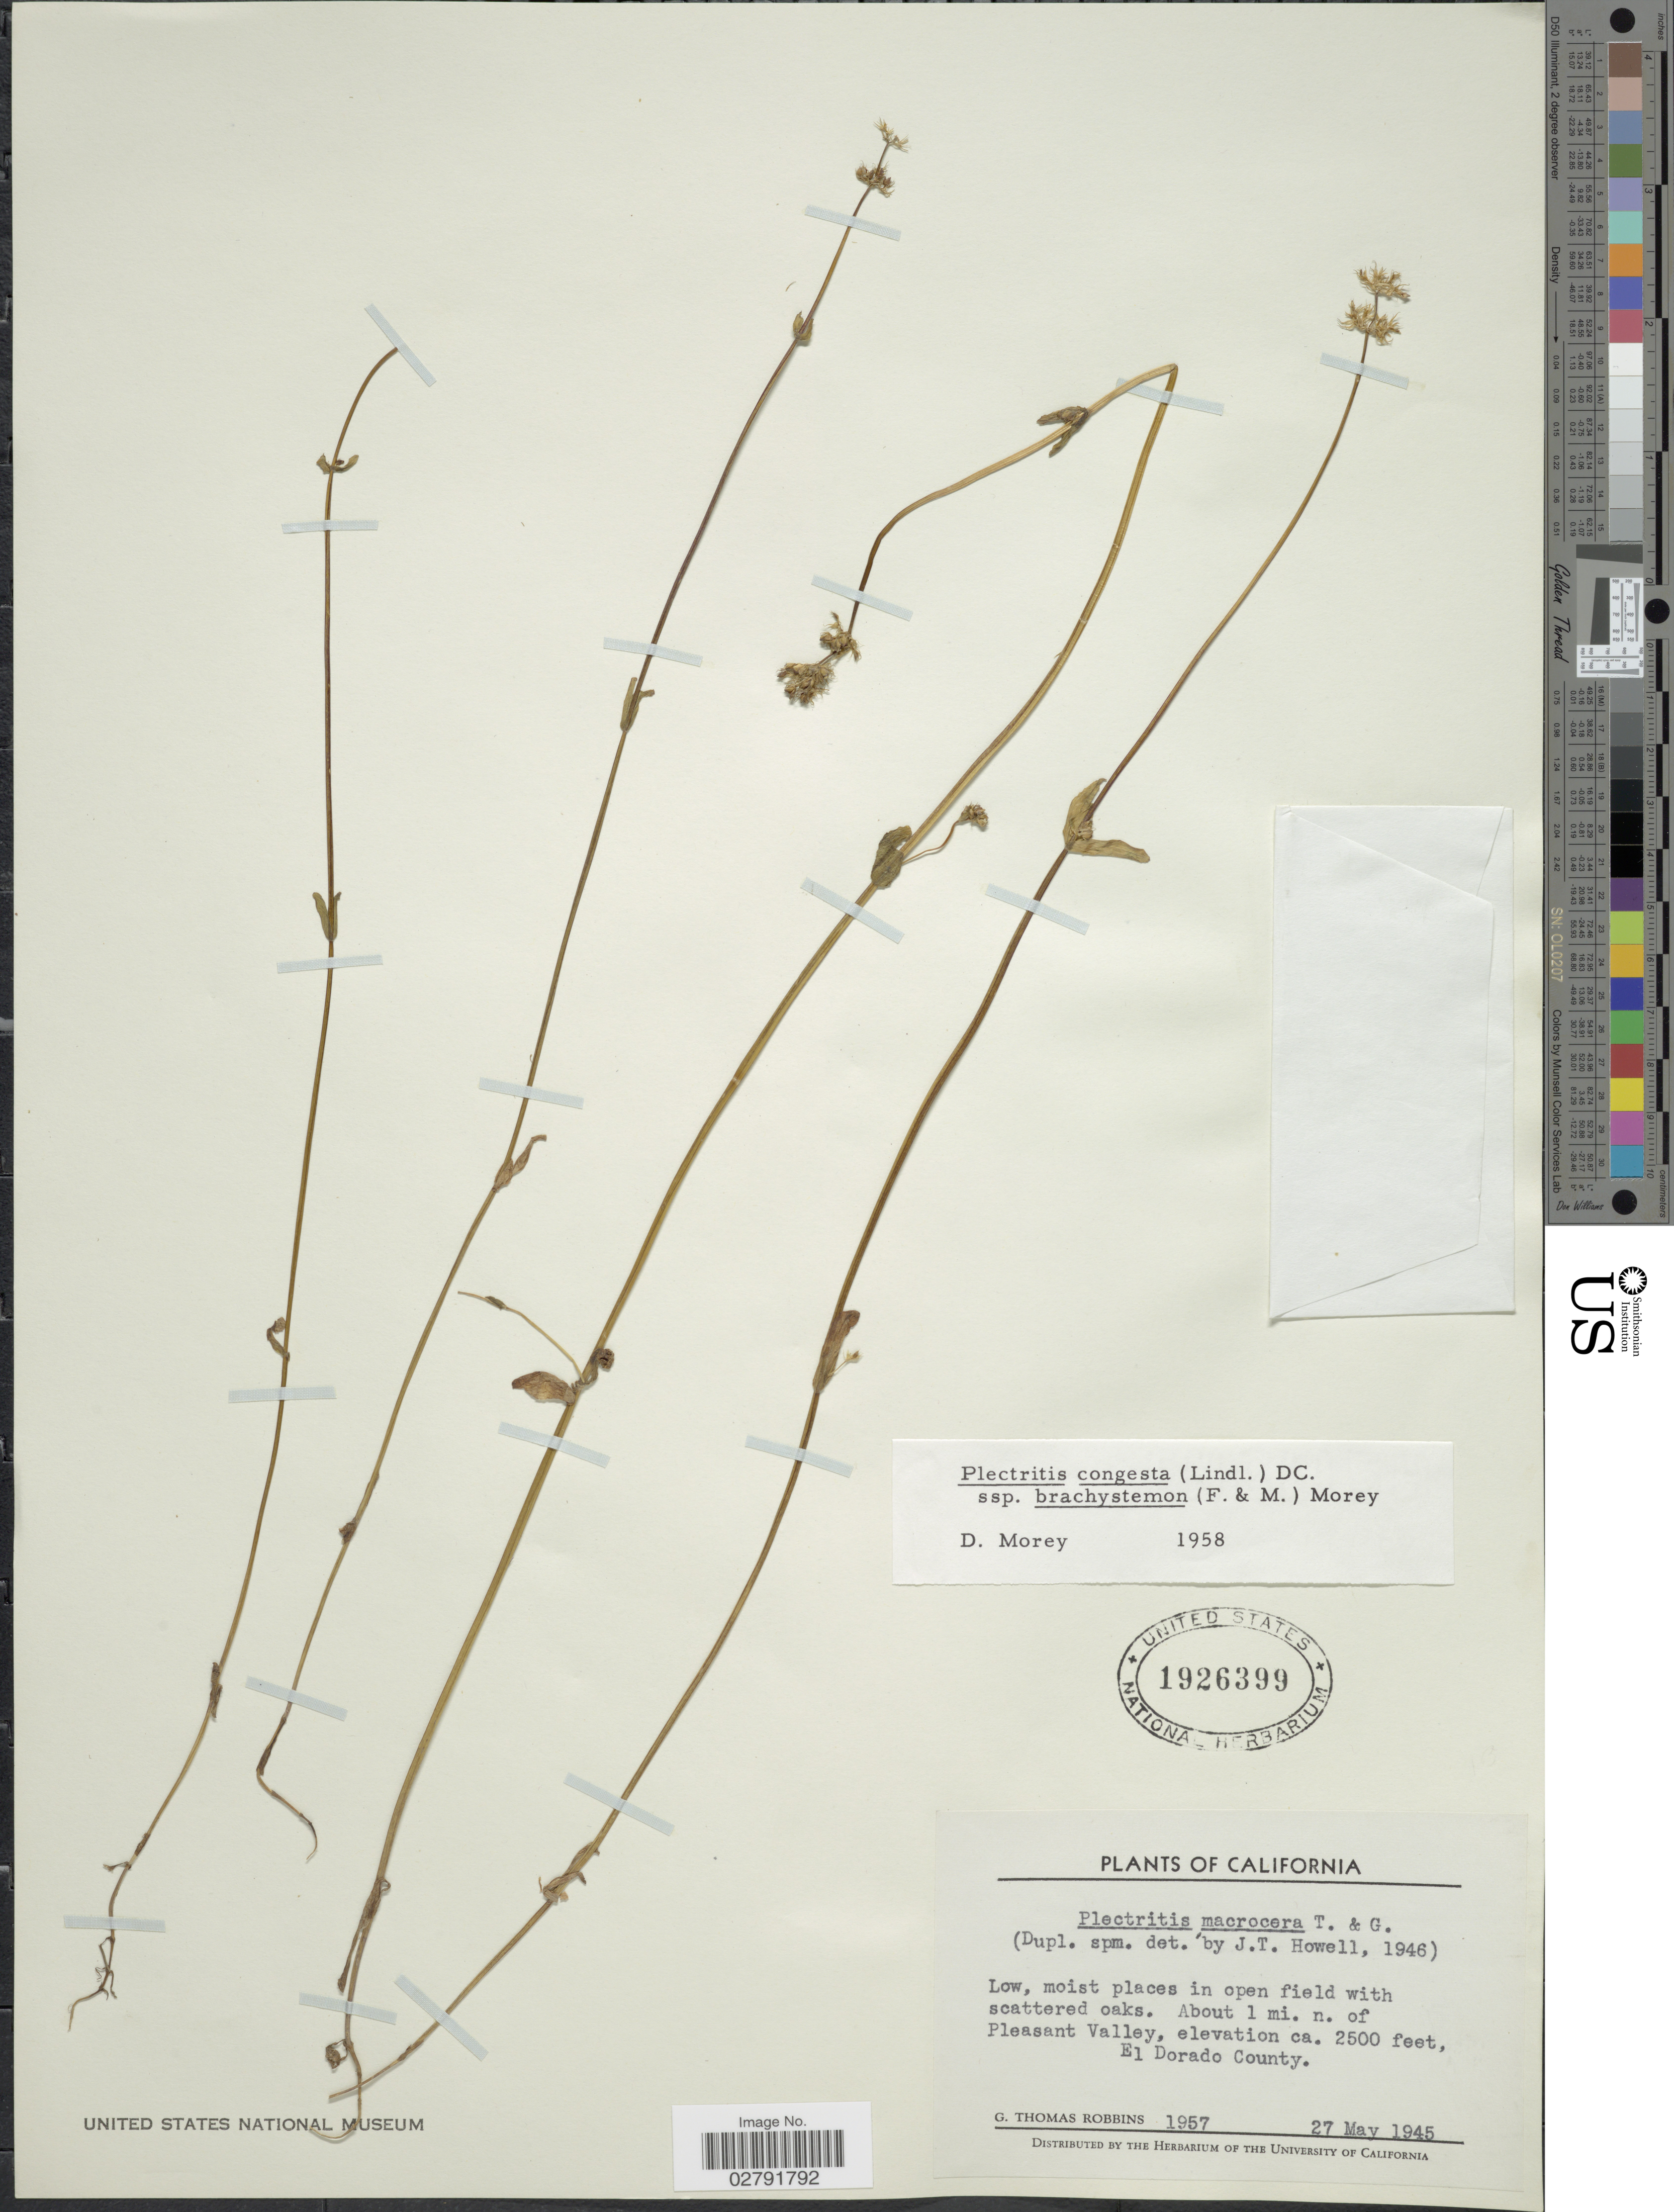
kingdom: Plantae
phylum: Tracheophyta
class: Magnoliopsida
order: Dipsacales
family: Caprifoliaceae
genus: Plectritis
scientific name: Plectritis congesta subsp. brachystemon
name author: (Fisch. & C.A. Mey.) Morey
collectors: G. T. Robbins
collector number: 1957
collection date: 1945-05-27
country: United States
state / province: California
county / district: El Dorado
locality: About 1 mi. n. of Pleasant Valley, El Dorado County.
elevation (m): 762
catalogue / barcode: US 1926399